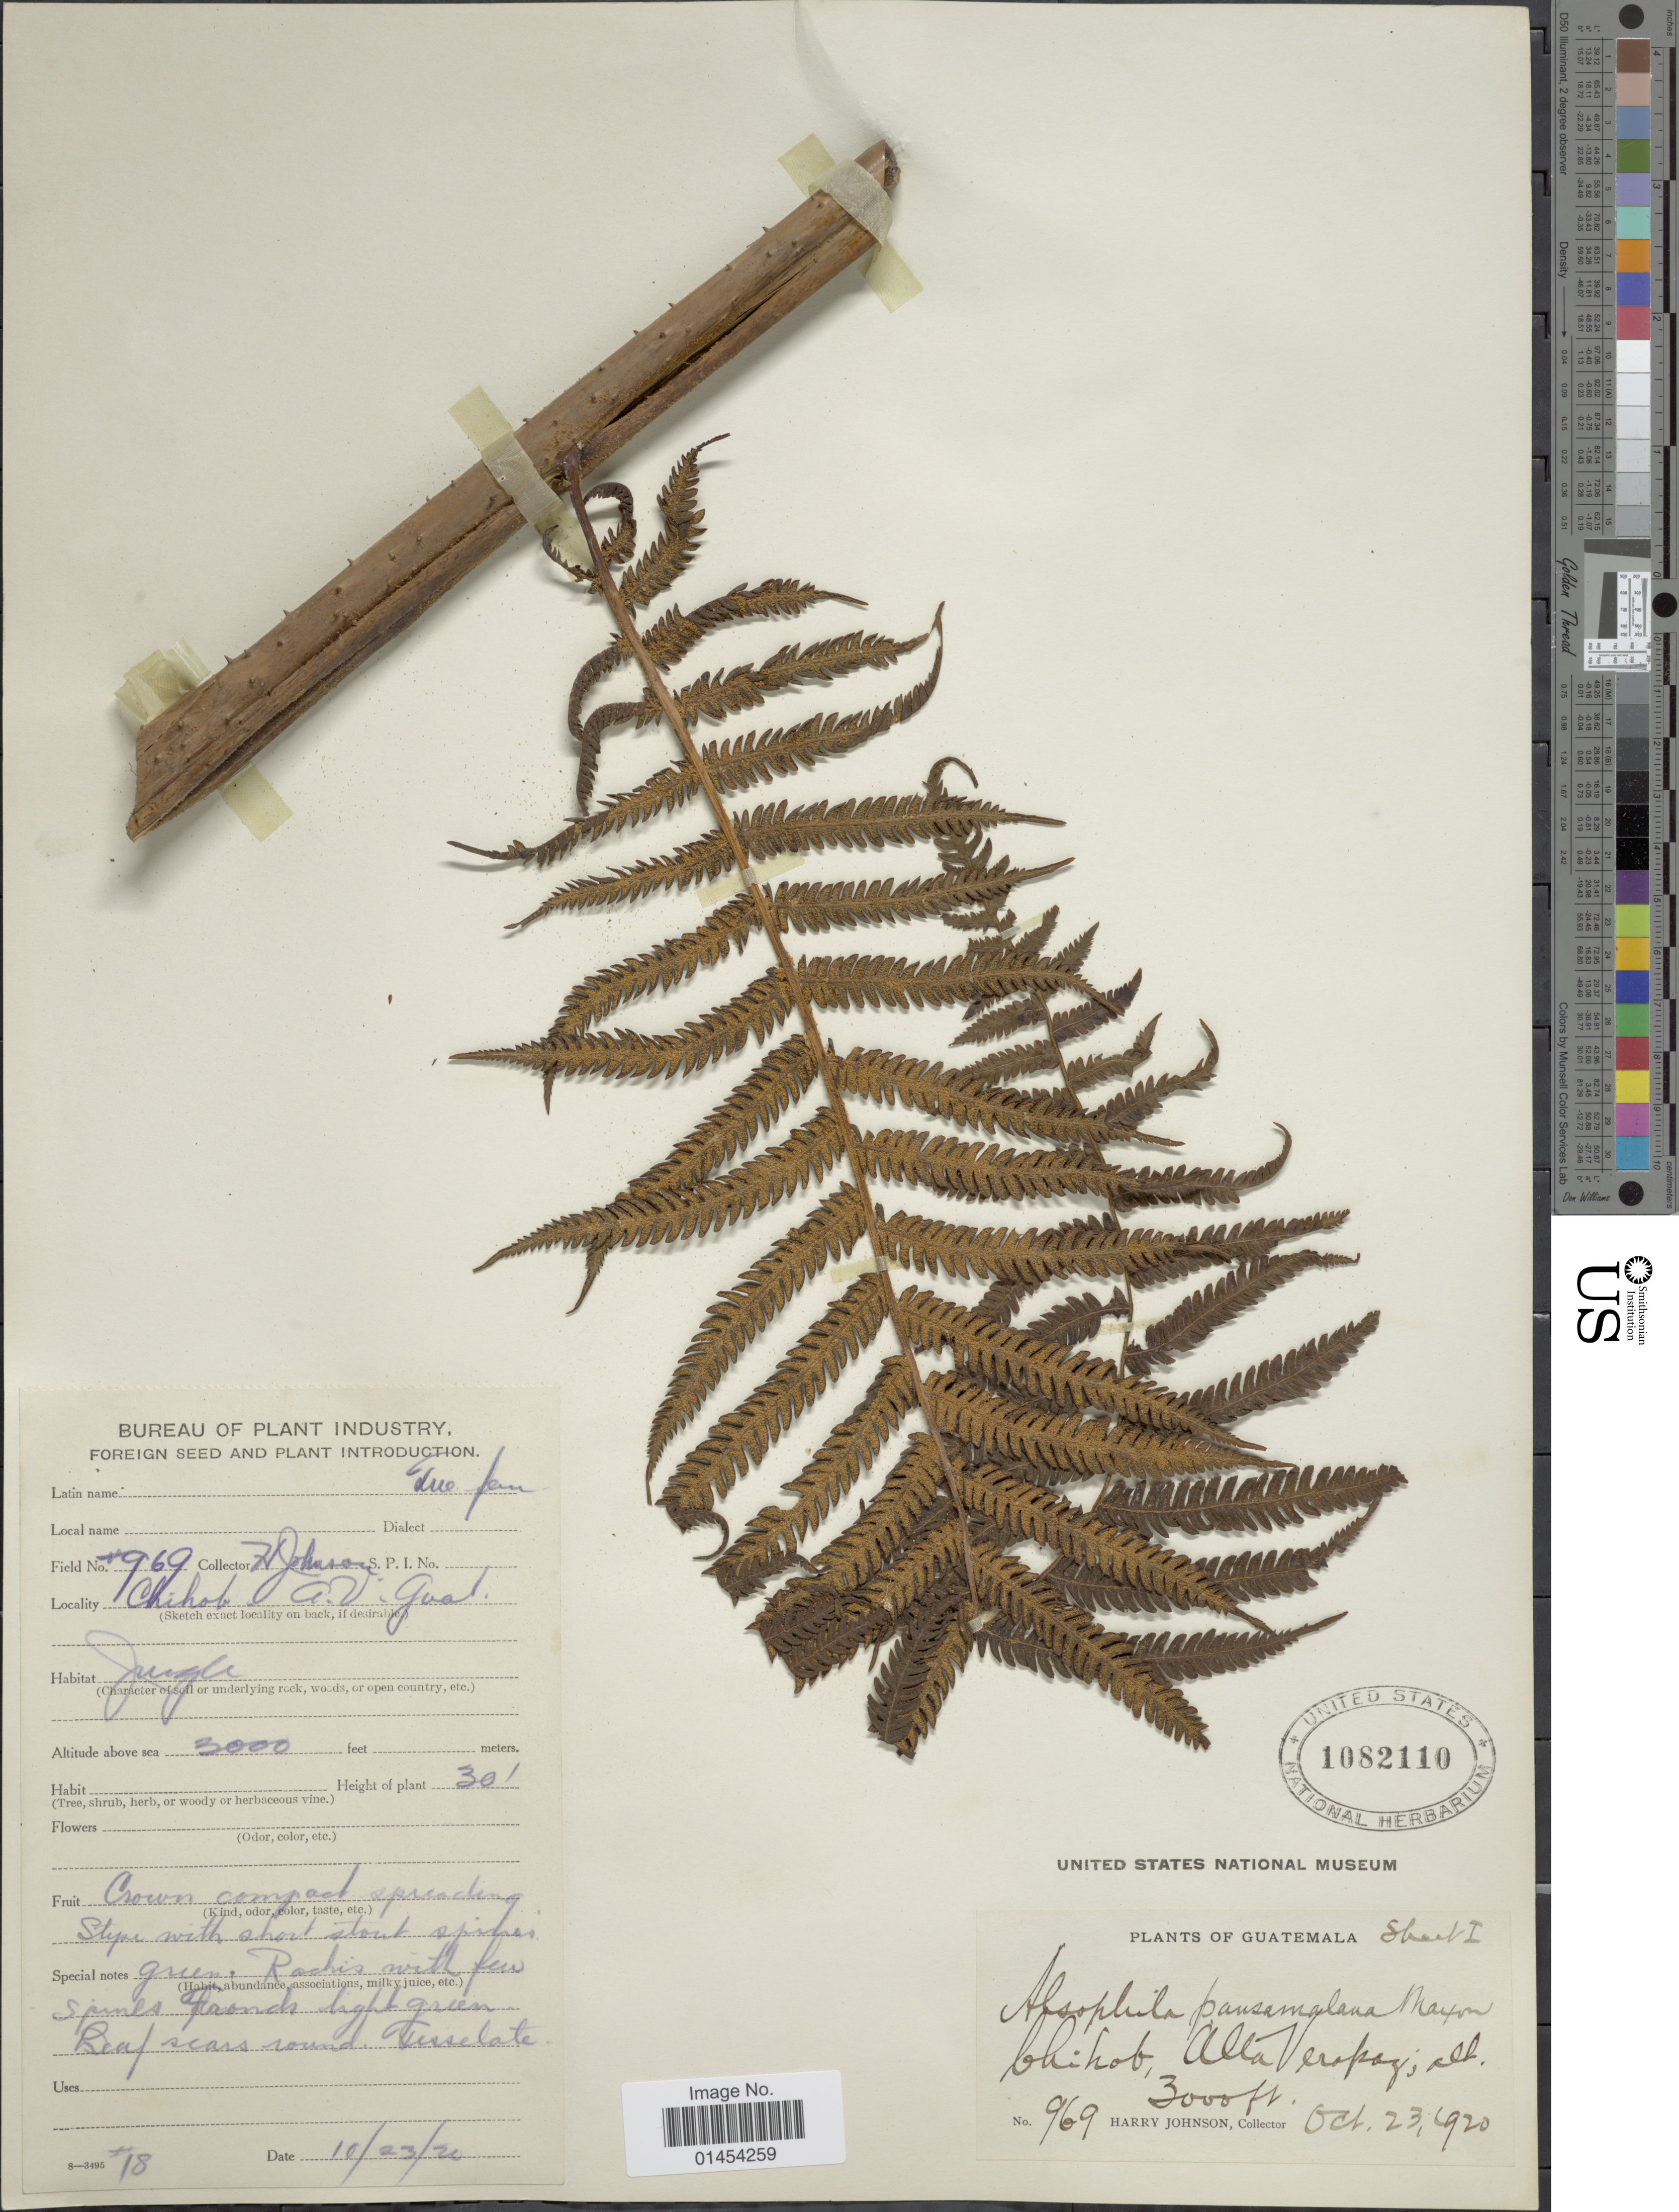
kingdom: Plantae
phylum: Tracheophyta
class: Polypodiopsida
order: Cyatheales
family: Cyatheaceae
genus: Alsophila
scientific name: Alsophila armata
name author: (Sw.) C. Presl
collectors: H. Johnson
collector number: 969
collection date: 1920-10-23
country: Guatemala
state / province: Alta Verapaz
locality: Chihob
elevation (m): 914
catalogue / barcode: US 1082110